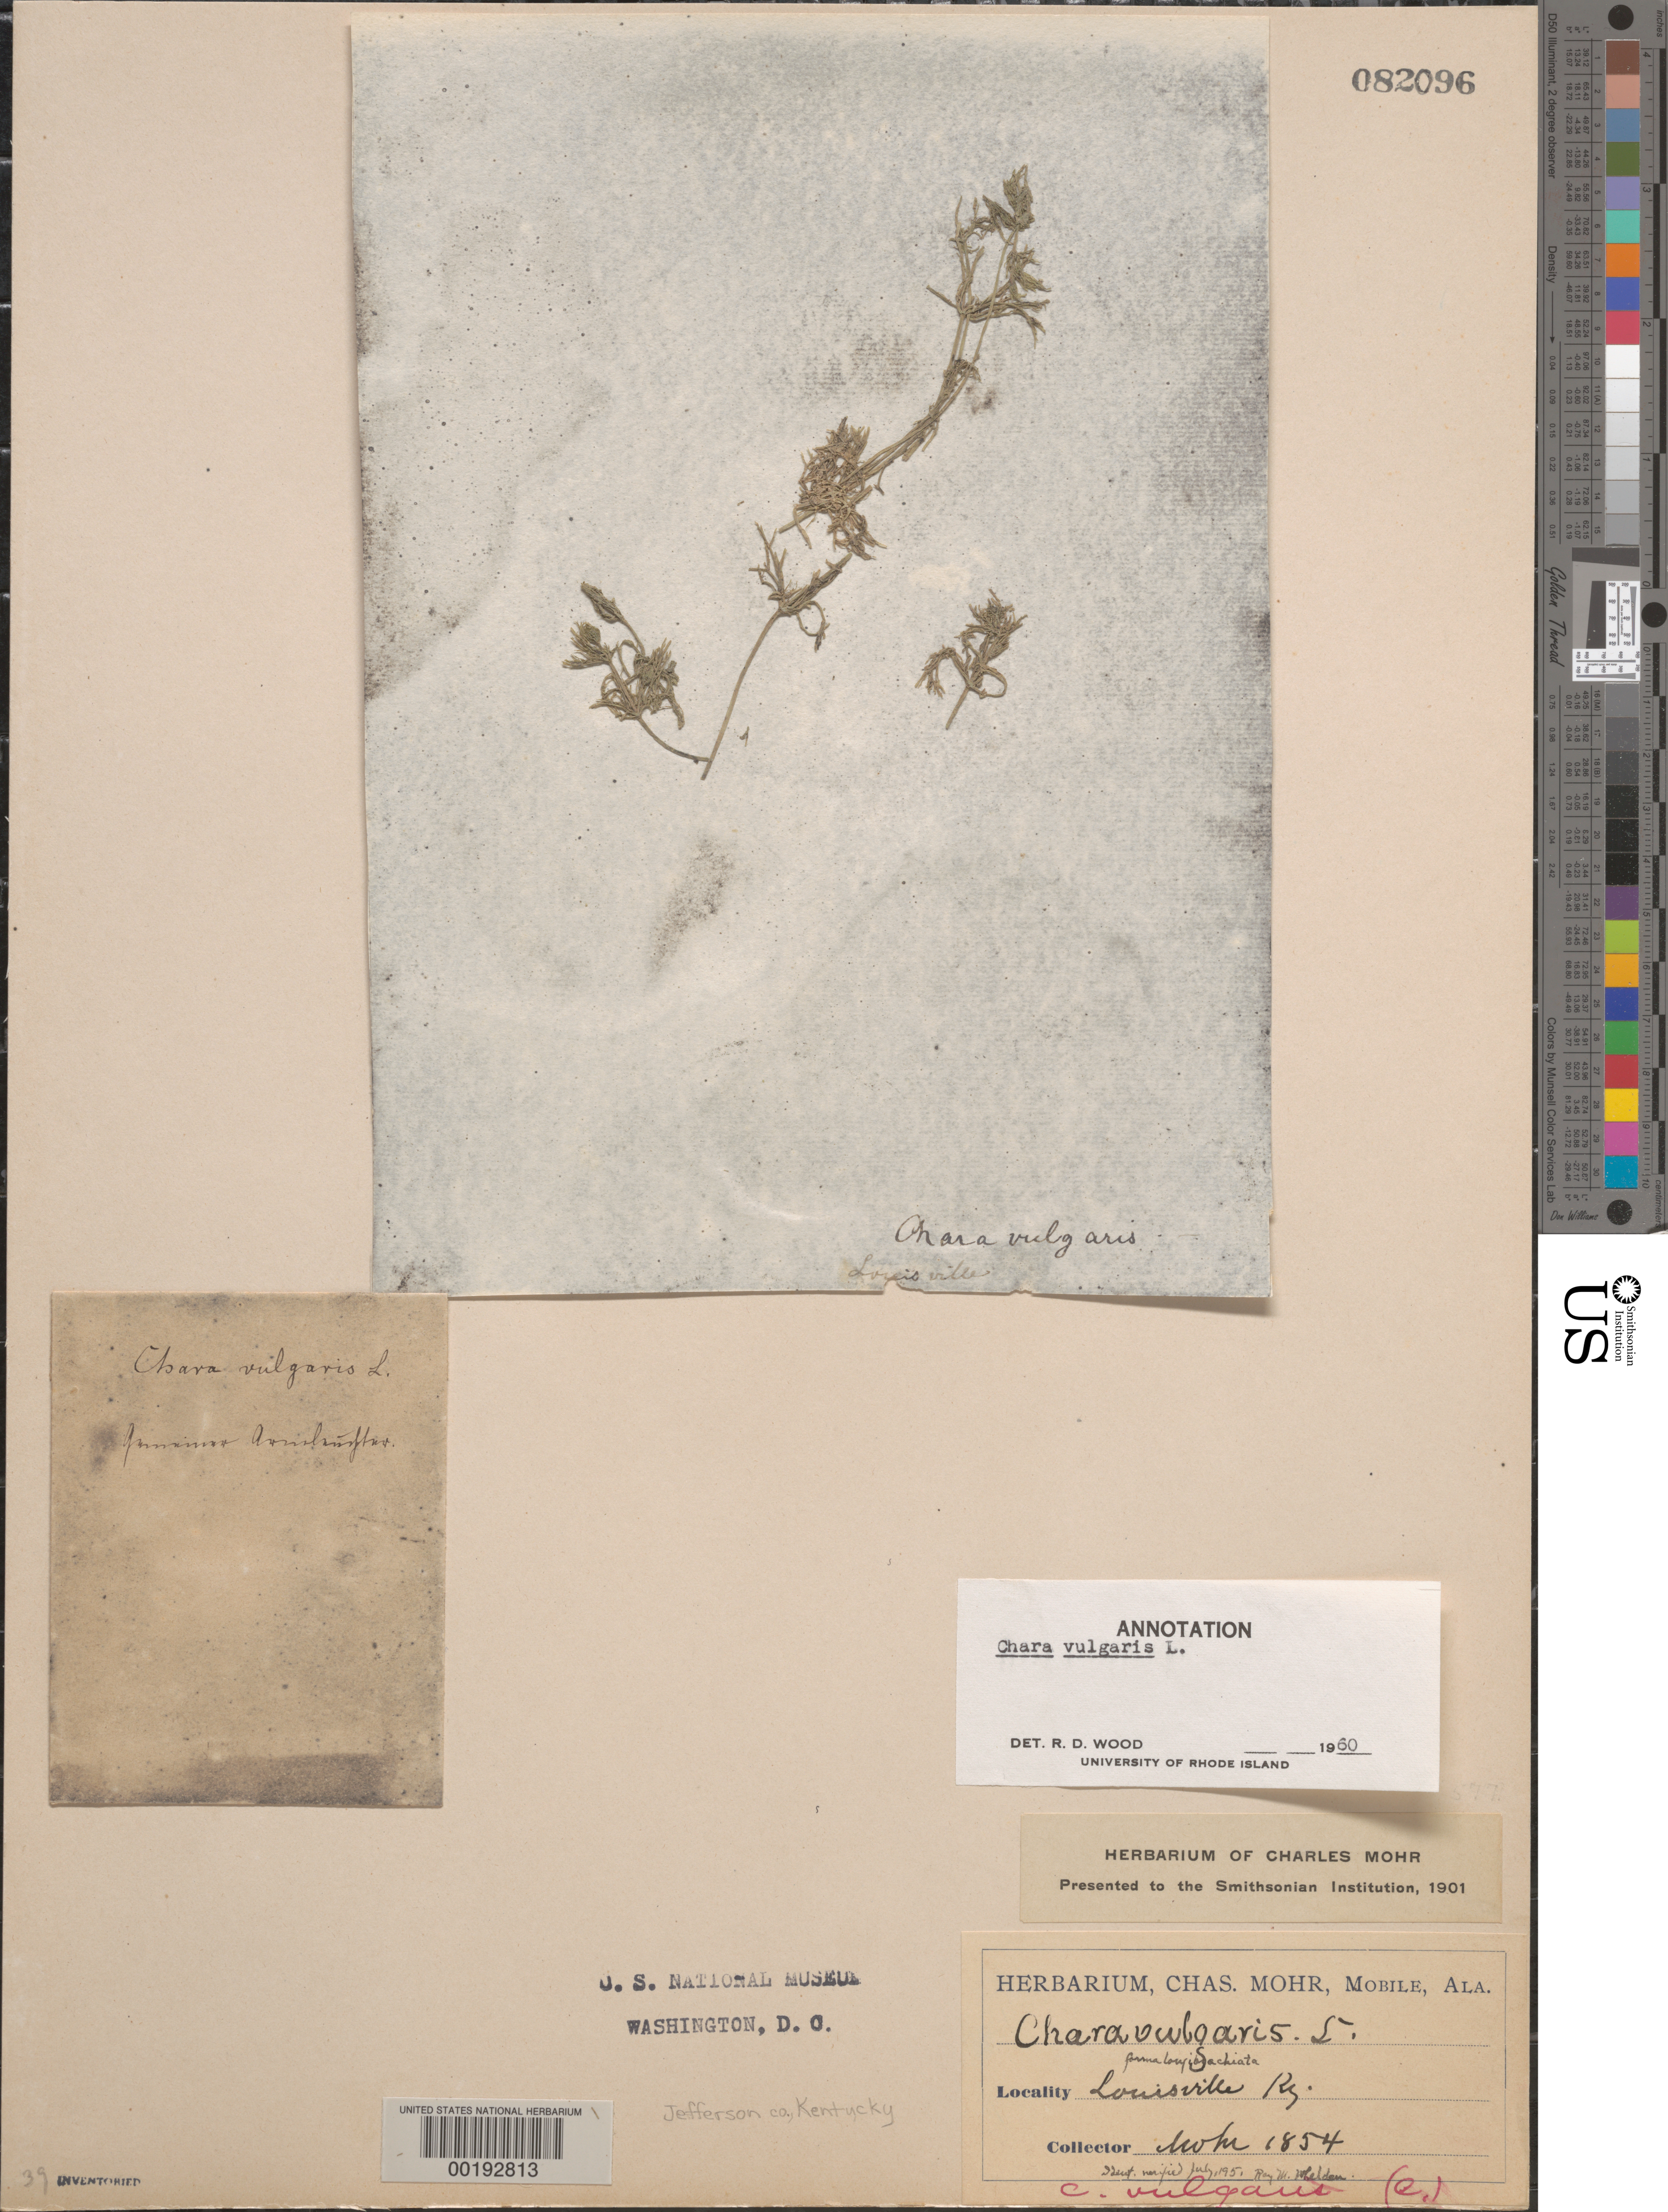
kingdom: Plantae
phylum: Charophyta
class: Charophyceae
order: Charales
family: Characeae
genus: Chara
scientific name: Chara vulgaris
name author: L.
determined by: Wood, R. D.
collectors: C. T. Mohr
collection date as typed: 1854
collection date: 1854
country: United States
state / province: Kentucky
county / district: Jefferson County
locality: Louisville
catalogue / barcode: US 82096